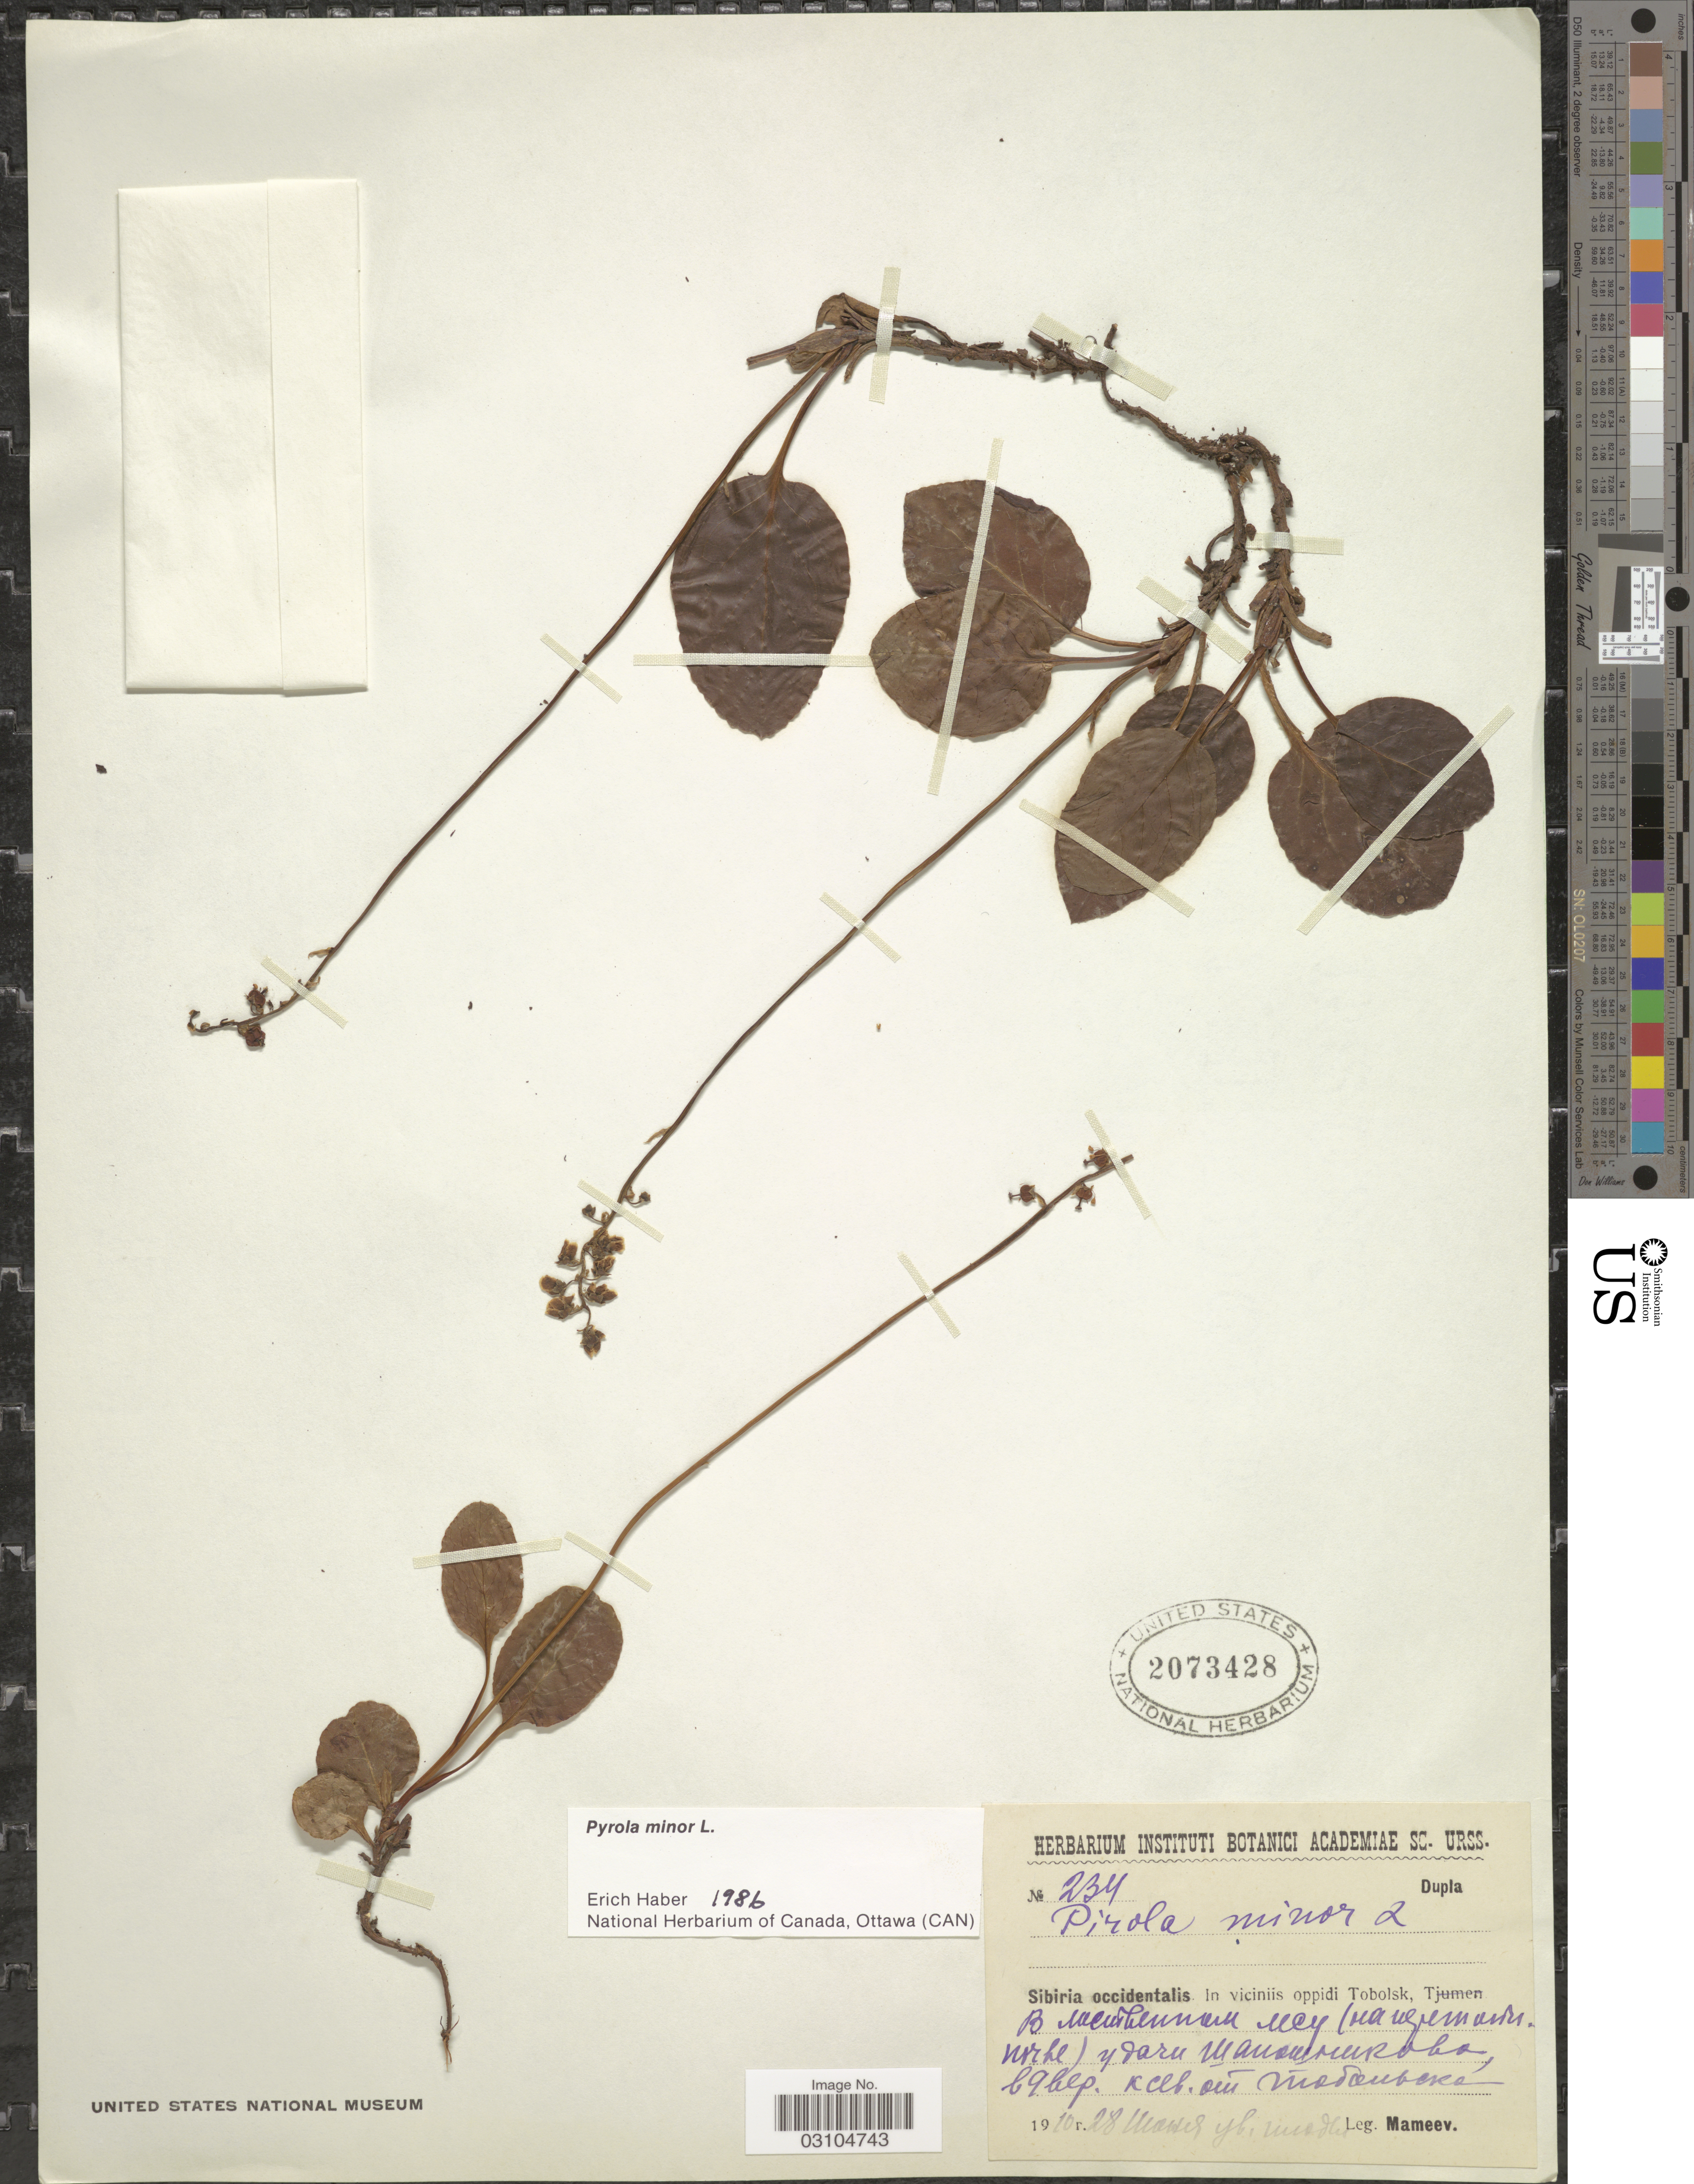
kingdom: Plantae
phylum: Tracheophyta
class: Magnoliopsida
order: Ericales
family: Ericaceae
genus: Pyrola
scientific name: Pyrola minor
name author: L.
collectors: Mameev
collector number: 234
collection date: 1920-03-25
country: Russian Federation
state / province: Tyumen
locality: Sibiria occidenalis. In viciniis oppidi Tobolsk.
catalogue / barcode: US 2073428